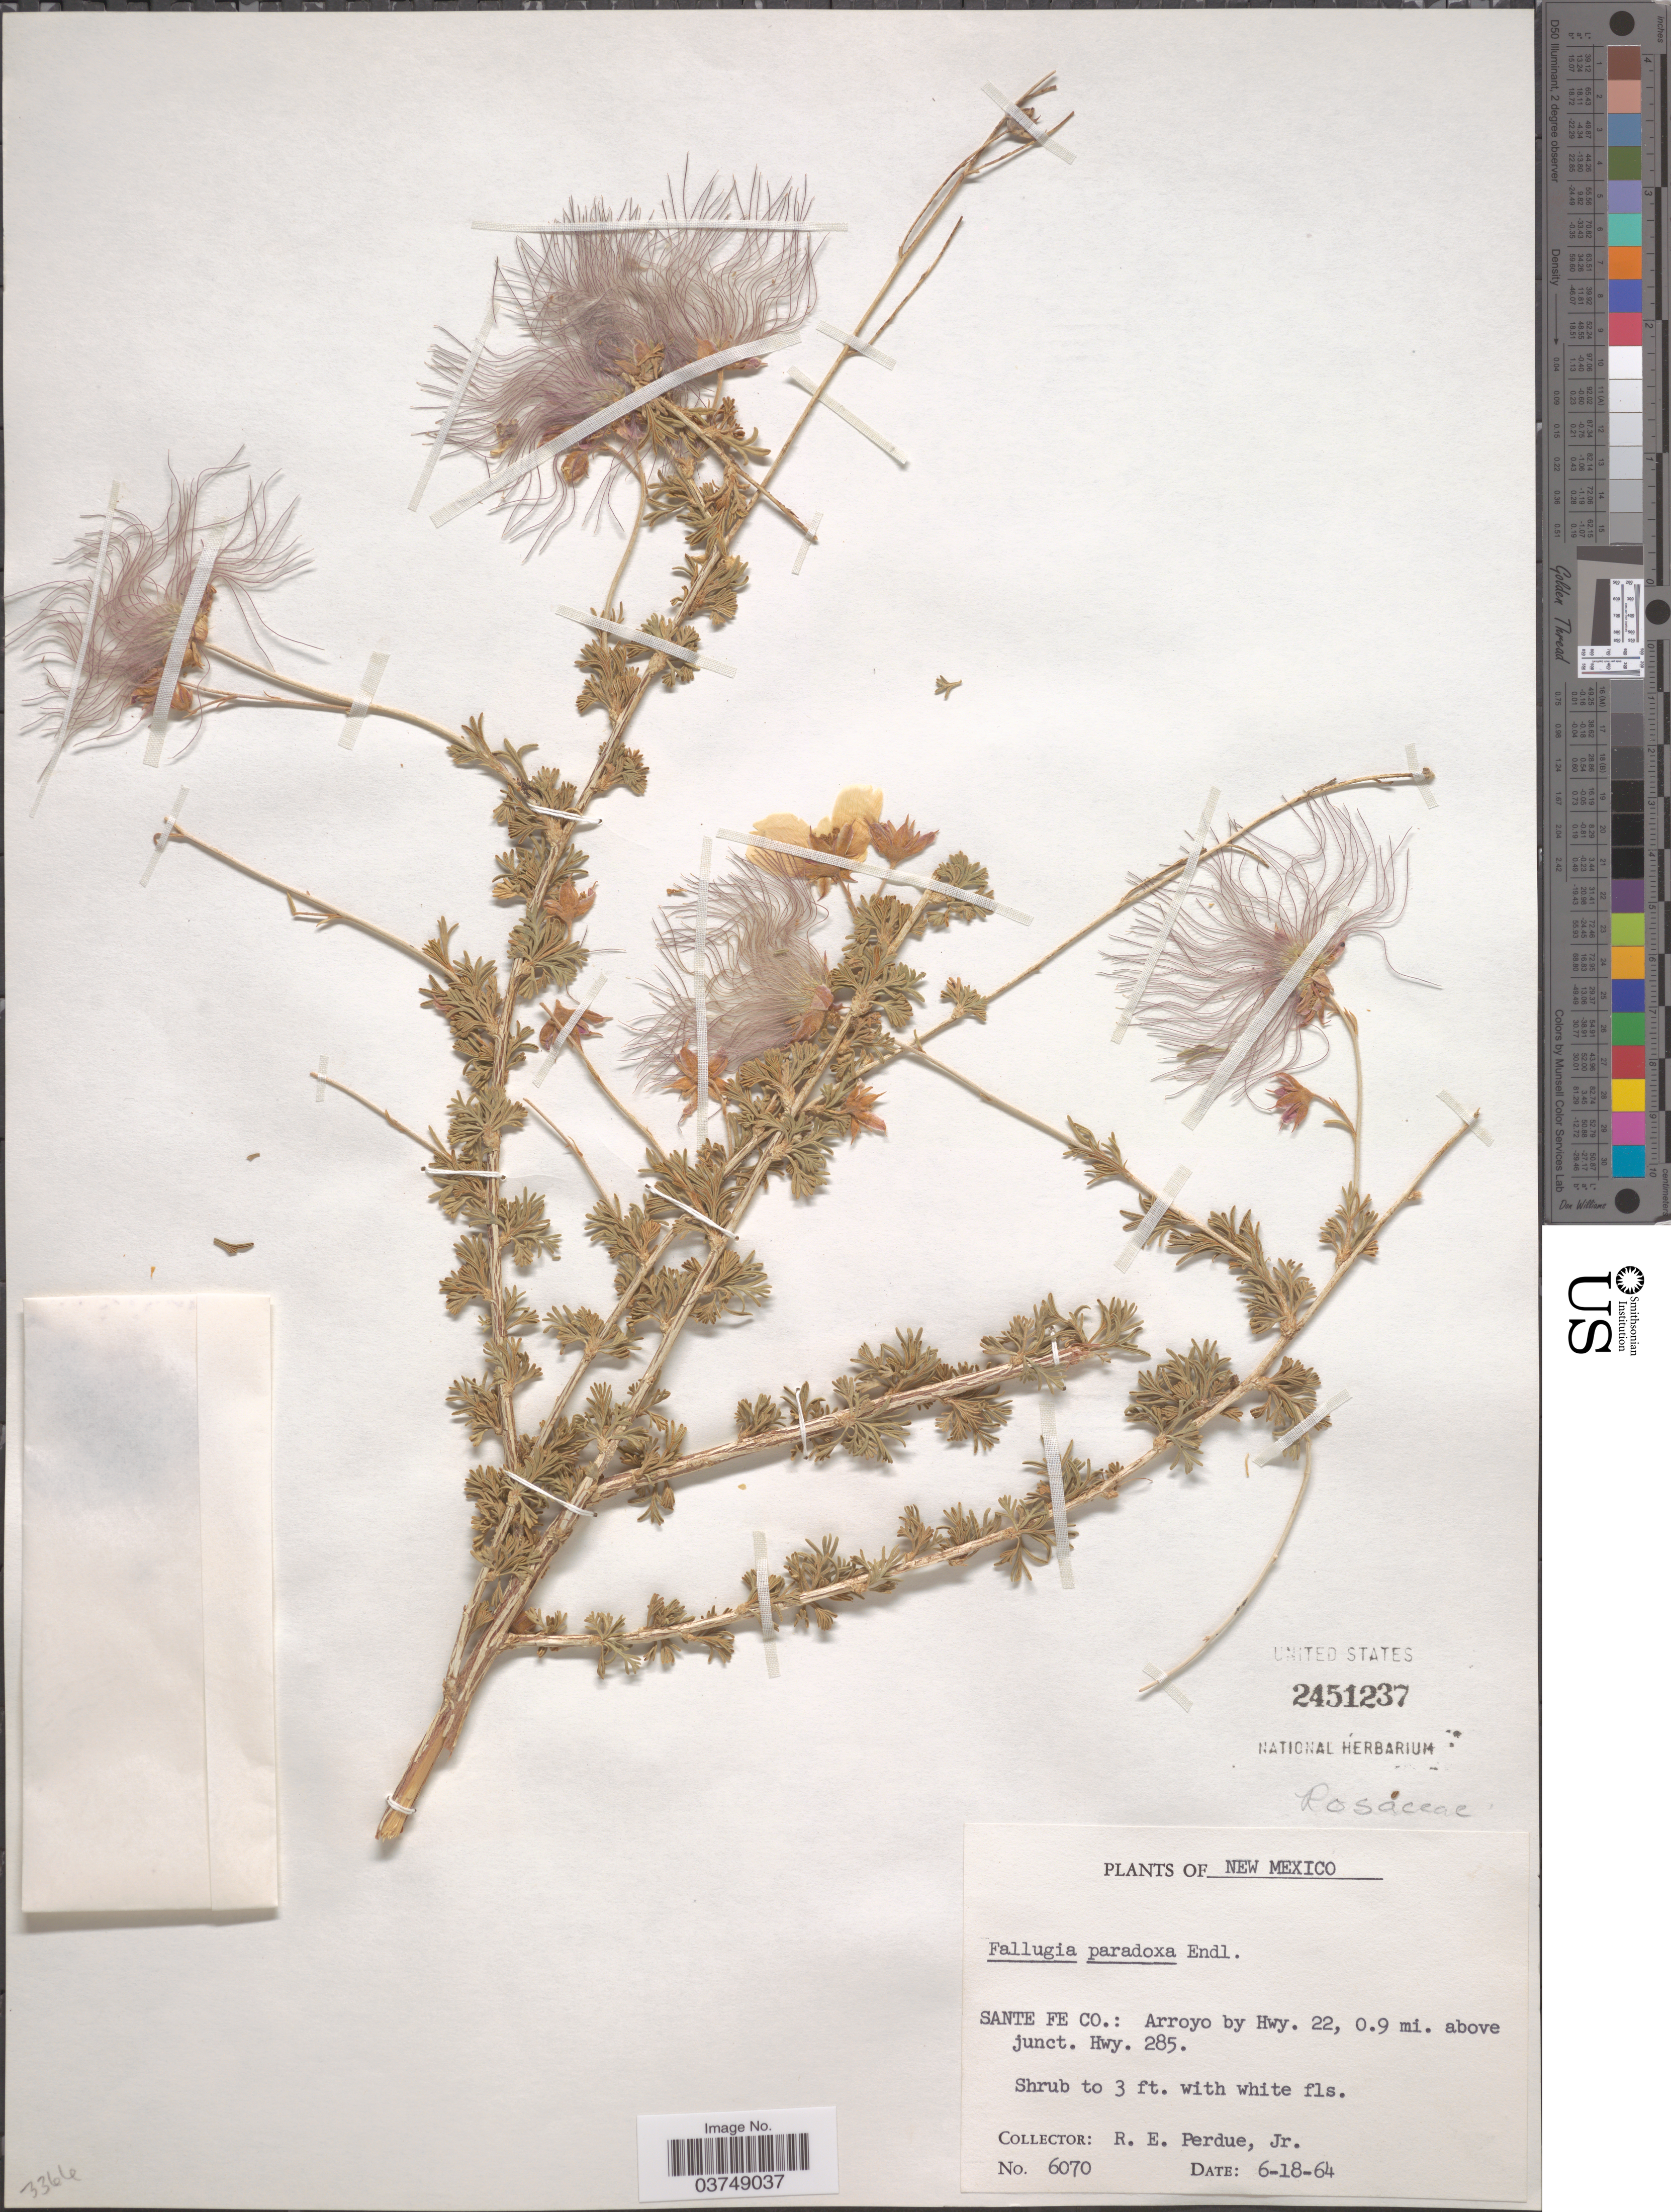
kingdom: Plantae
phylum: Tracheophyta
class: Magnoliopsida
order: Rosales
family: Rosaceae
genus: Fallugia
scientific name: Fallugia acuminata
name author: (Wooton) Rydb.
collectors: R. E. Perdue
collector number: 6070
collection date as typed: Transcribed d/m/y: 18/6/64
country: United States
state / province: New Mexico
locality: Sante Fe Co.: Arroyo by Hwy. 22, 0.9 mi. above junct. Hwy. 285.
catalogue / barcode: US 2451237